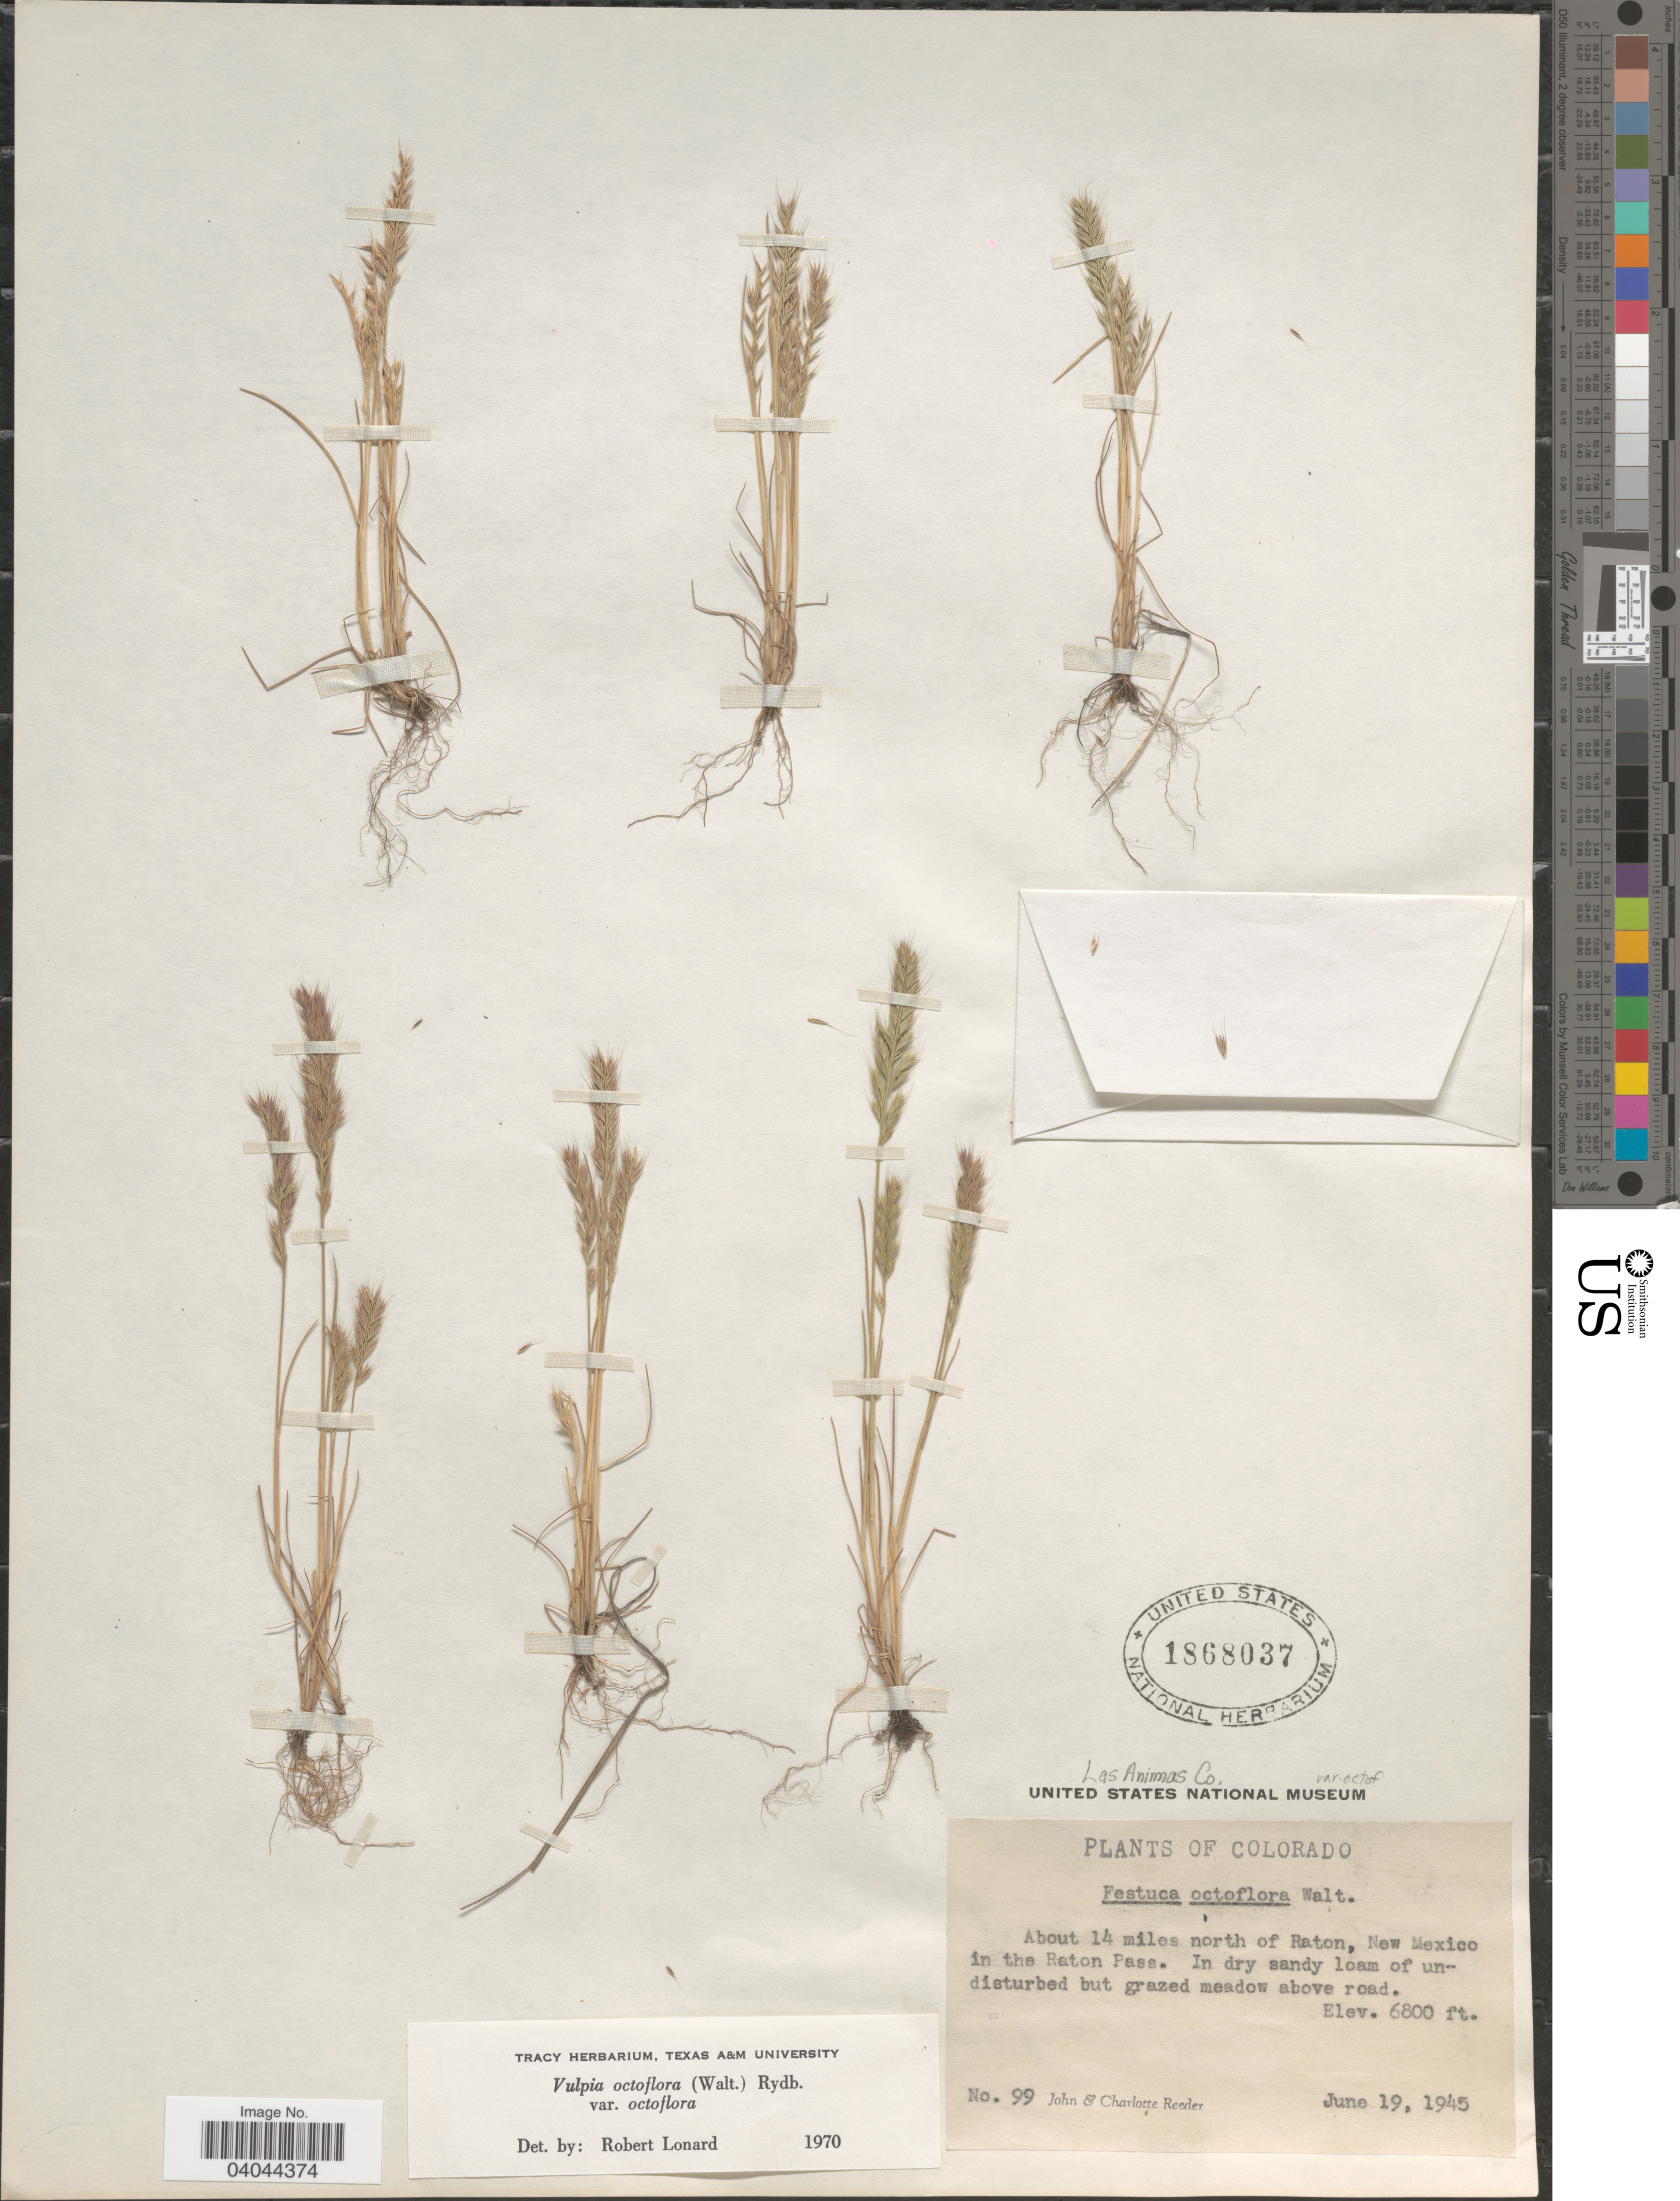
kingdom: Plantae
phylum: Tracheophyta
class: Liliopsida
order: Poales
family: Poaceae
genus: Festuca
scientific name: Festuca octoflora var. octoflora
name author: Walter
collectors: J. R. Reeder & C. G. Reeder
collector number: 99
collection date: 1945-06-19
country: United States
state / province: Colorado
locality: About 14 miles north of Raton, New Mexico in the Raton Pass. In dry sandy loam of undisturbed but grazed meadow above road. Las Animas Co.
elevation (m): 2073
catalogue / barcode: US 1868037